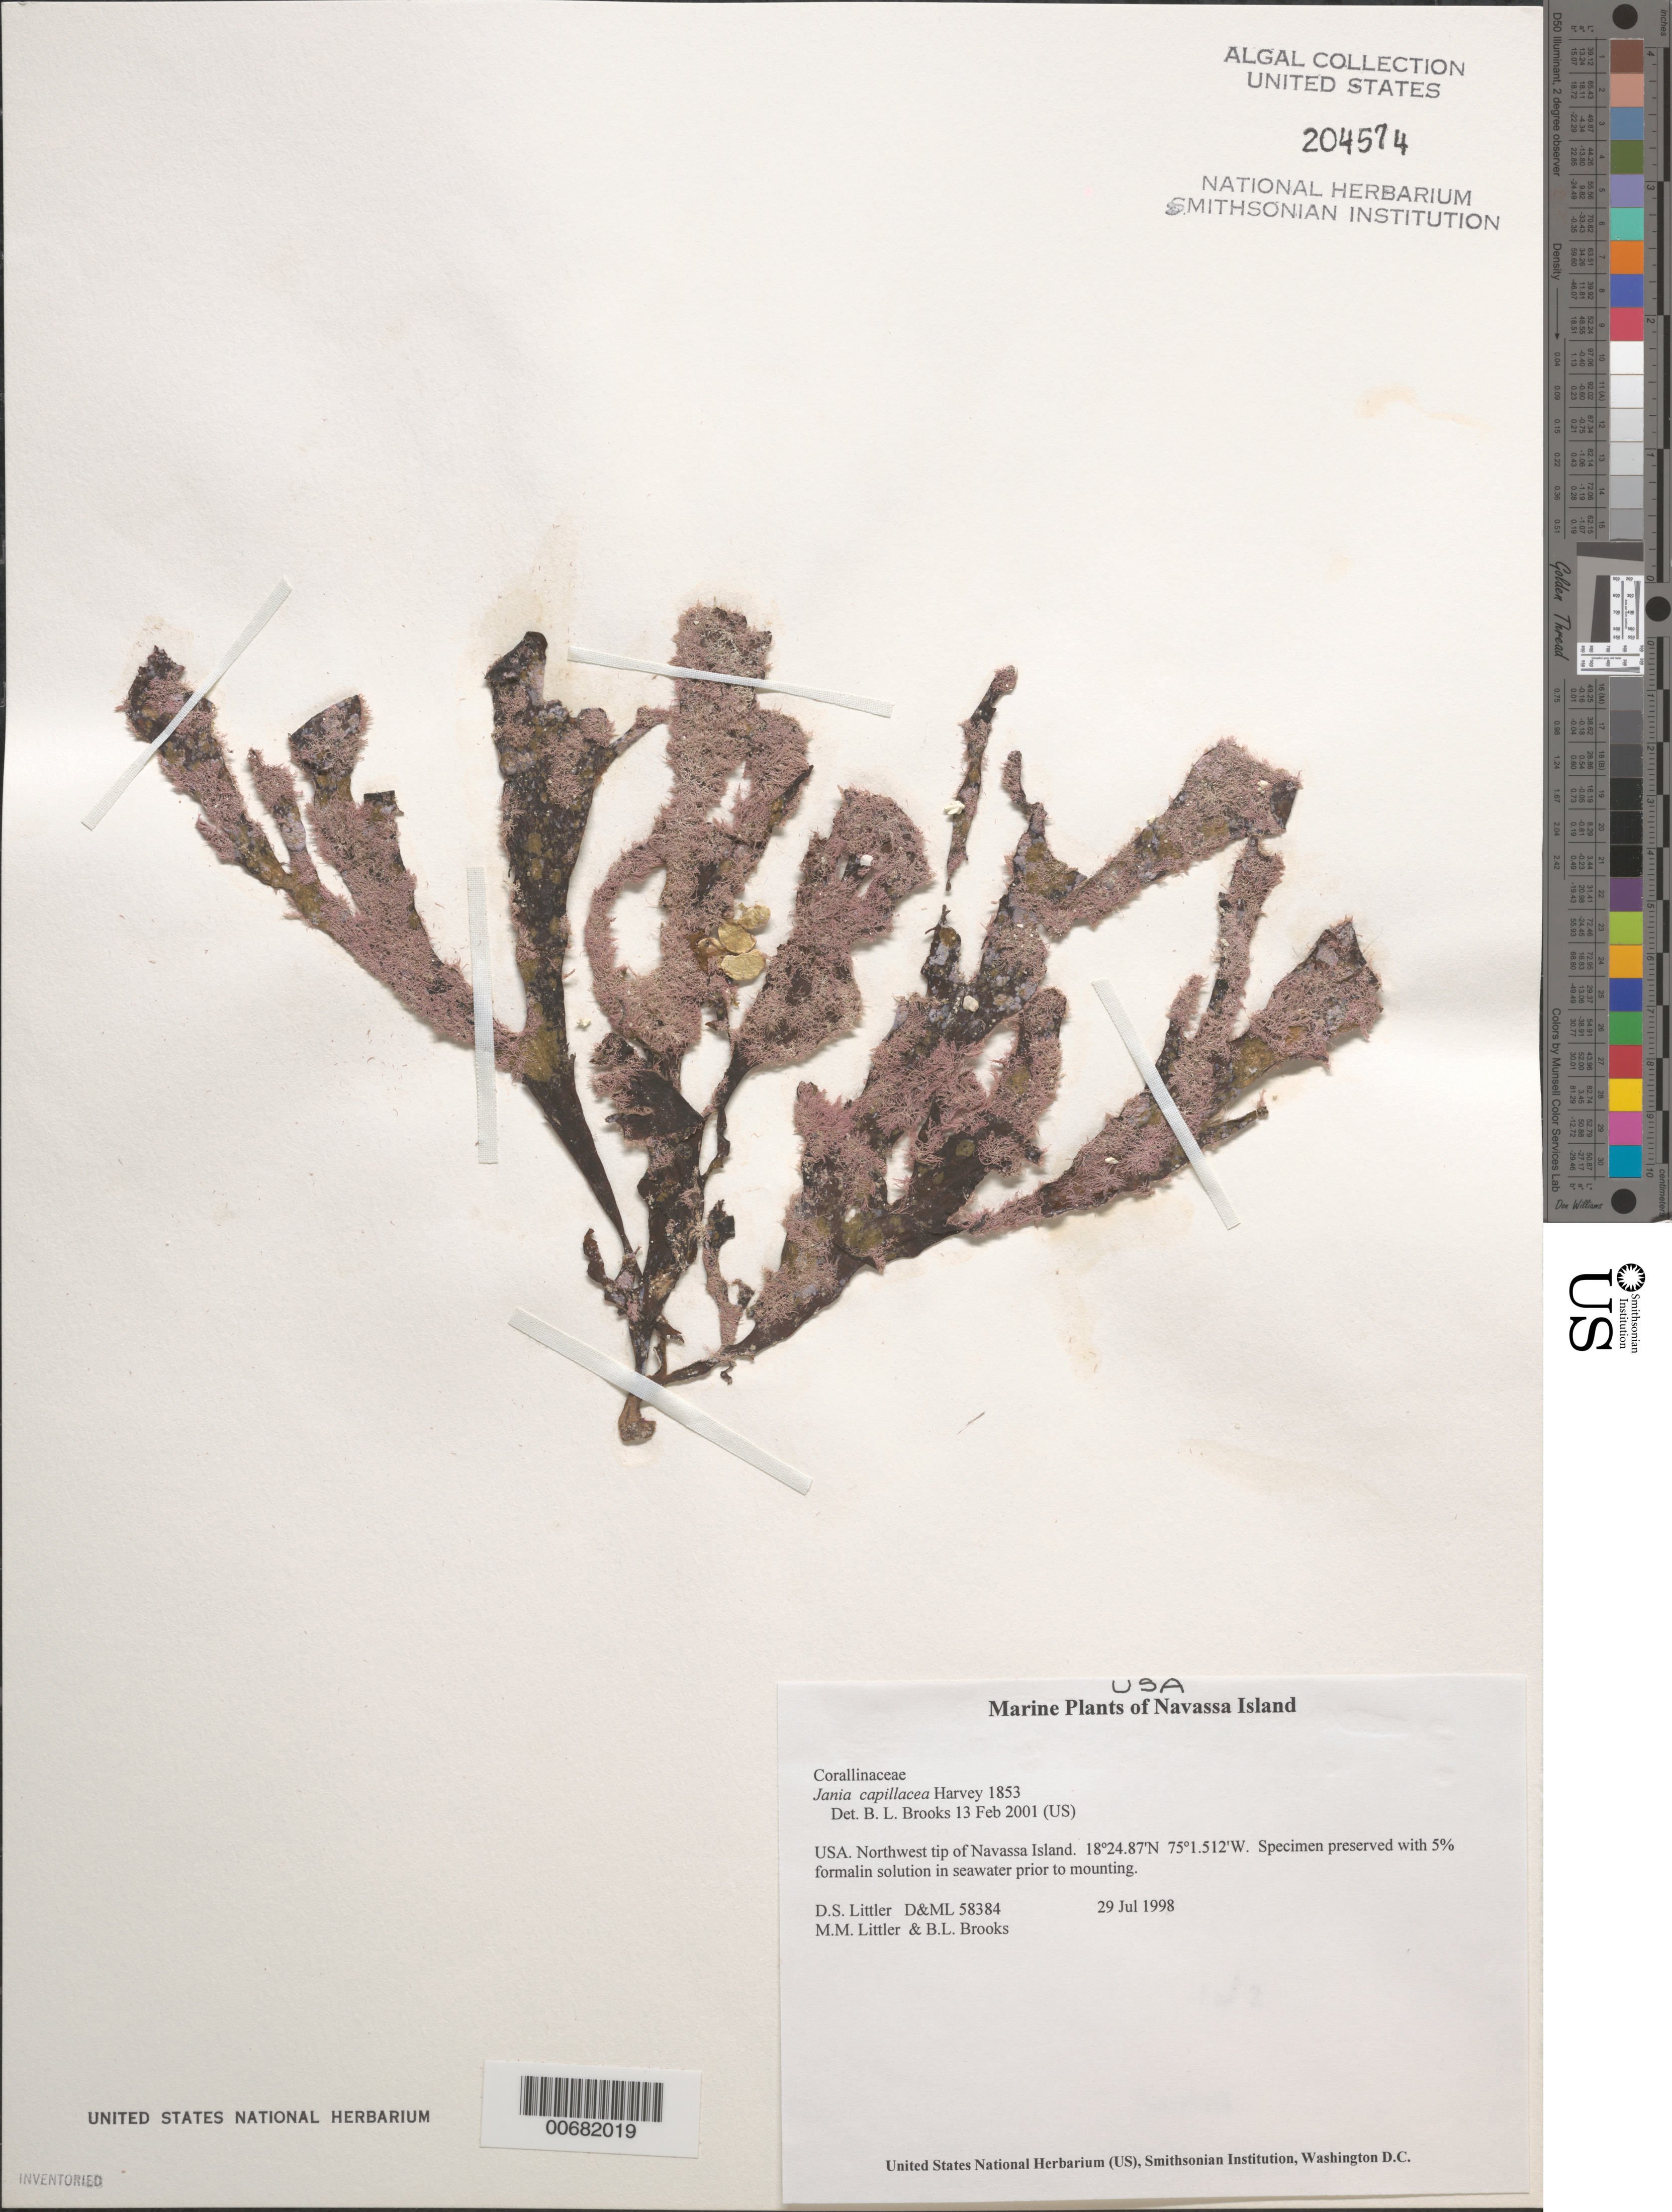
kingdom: Plantae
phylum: Rhodophyta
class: Florideophyceae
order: Corallinales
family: Corallinaceae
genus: Jania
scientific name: Jania capillacea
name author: Harv.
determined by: Brooks, B. L., (BOT), Smithsonian Institution - National Museum of Natural History (UNITED STATES)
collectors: D. S. Littler, M. M. Littler & B. Brooks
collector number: D&ML 58384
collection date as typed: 29 Jul 1998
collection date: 1998-07-29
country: Navassa Island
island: Navassa Island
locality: Northwest tip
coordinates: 18 24.87' N, 75 1.512' W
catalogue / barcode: US 204574